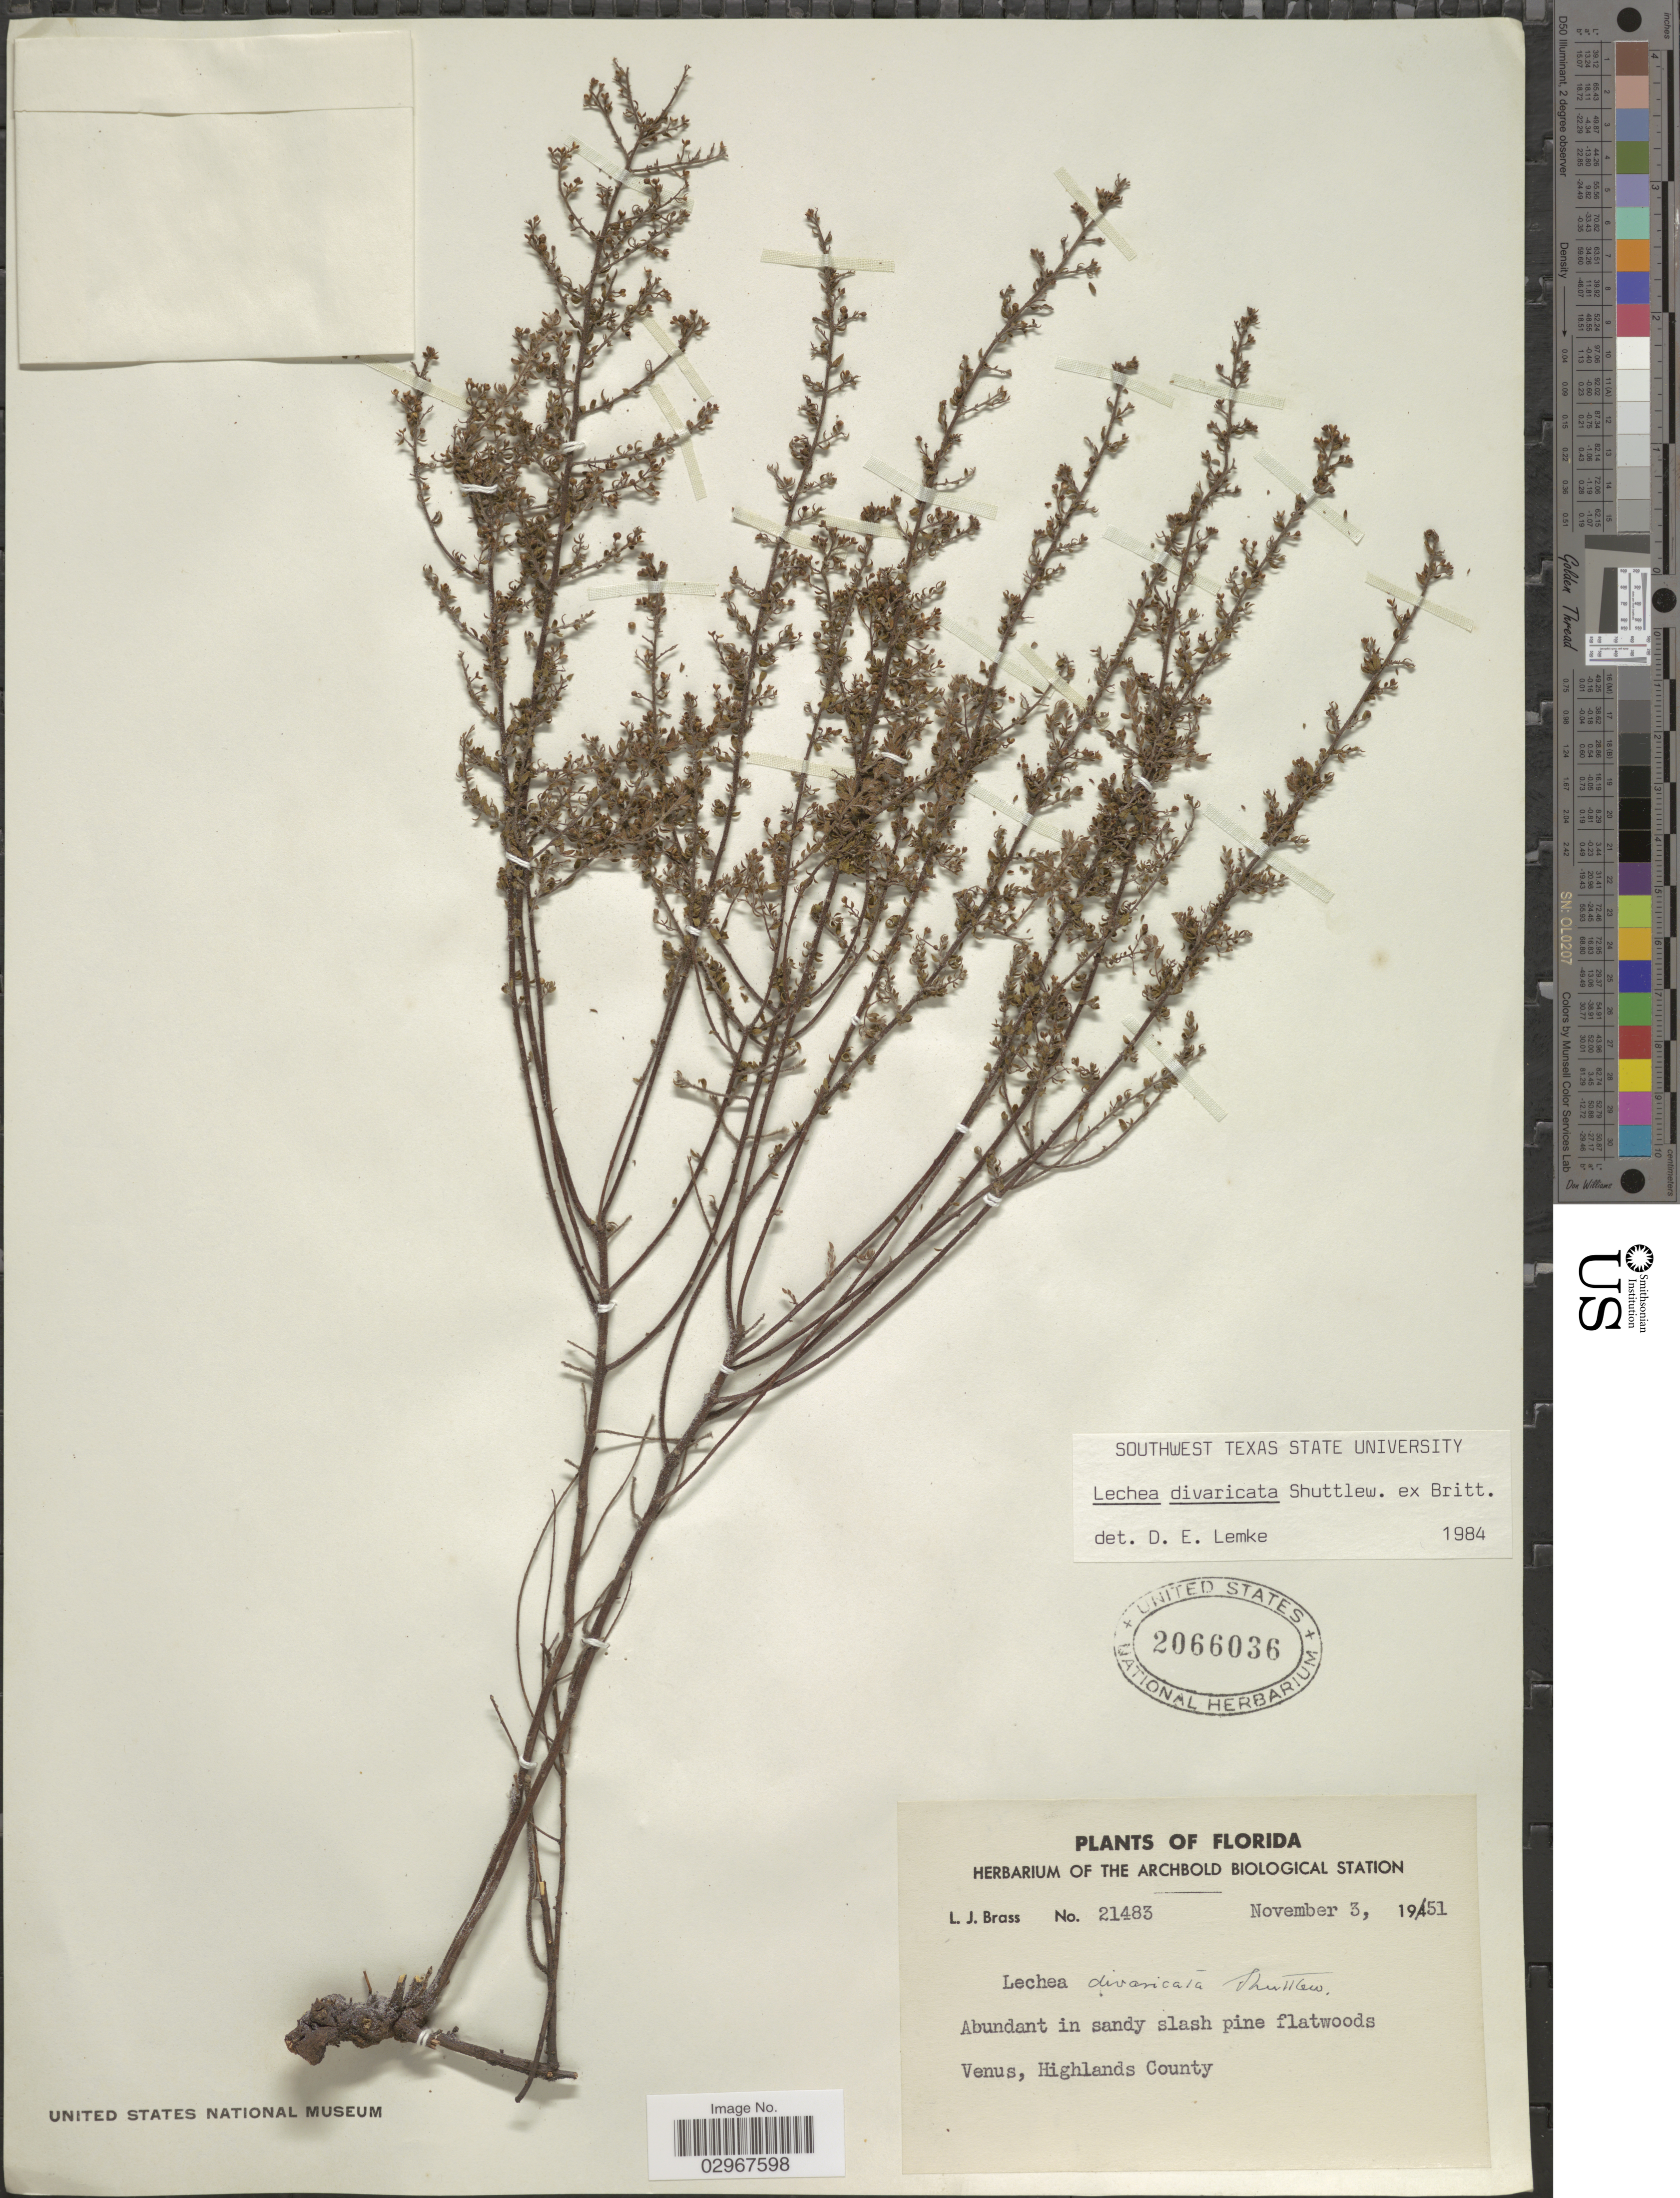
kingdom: Plantae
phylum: Tracheophyta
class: Magnoliopsida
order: Malvales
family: Cistaceae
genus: Lechea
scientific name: Lechea divaricata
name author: Shuttlew. ex Britton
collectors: L. J. Brass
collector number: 21483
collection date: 1951-11-03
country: United States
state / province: Florida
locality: Venus, Highlands County.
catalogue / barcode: US 2066036